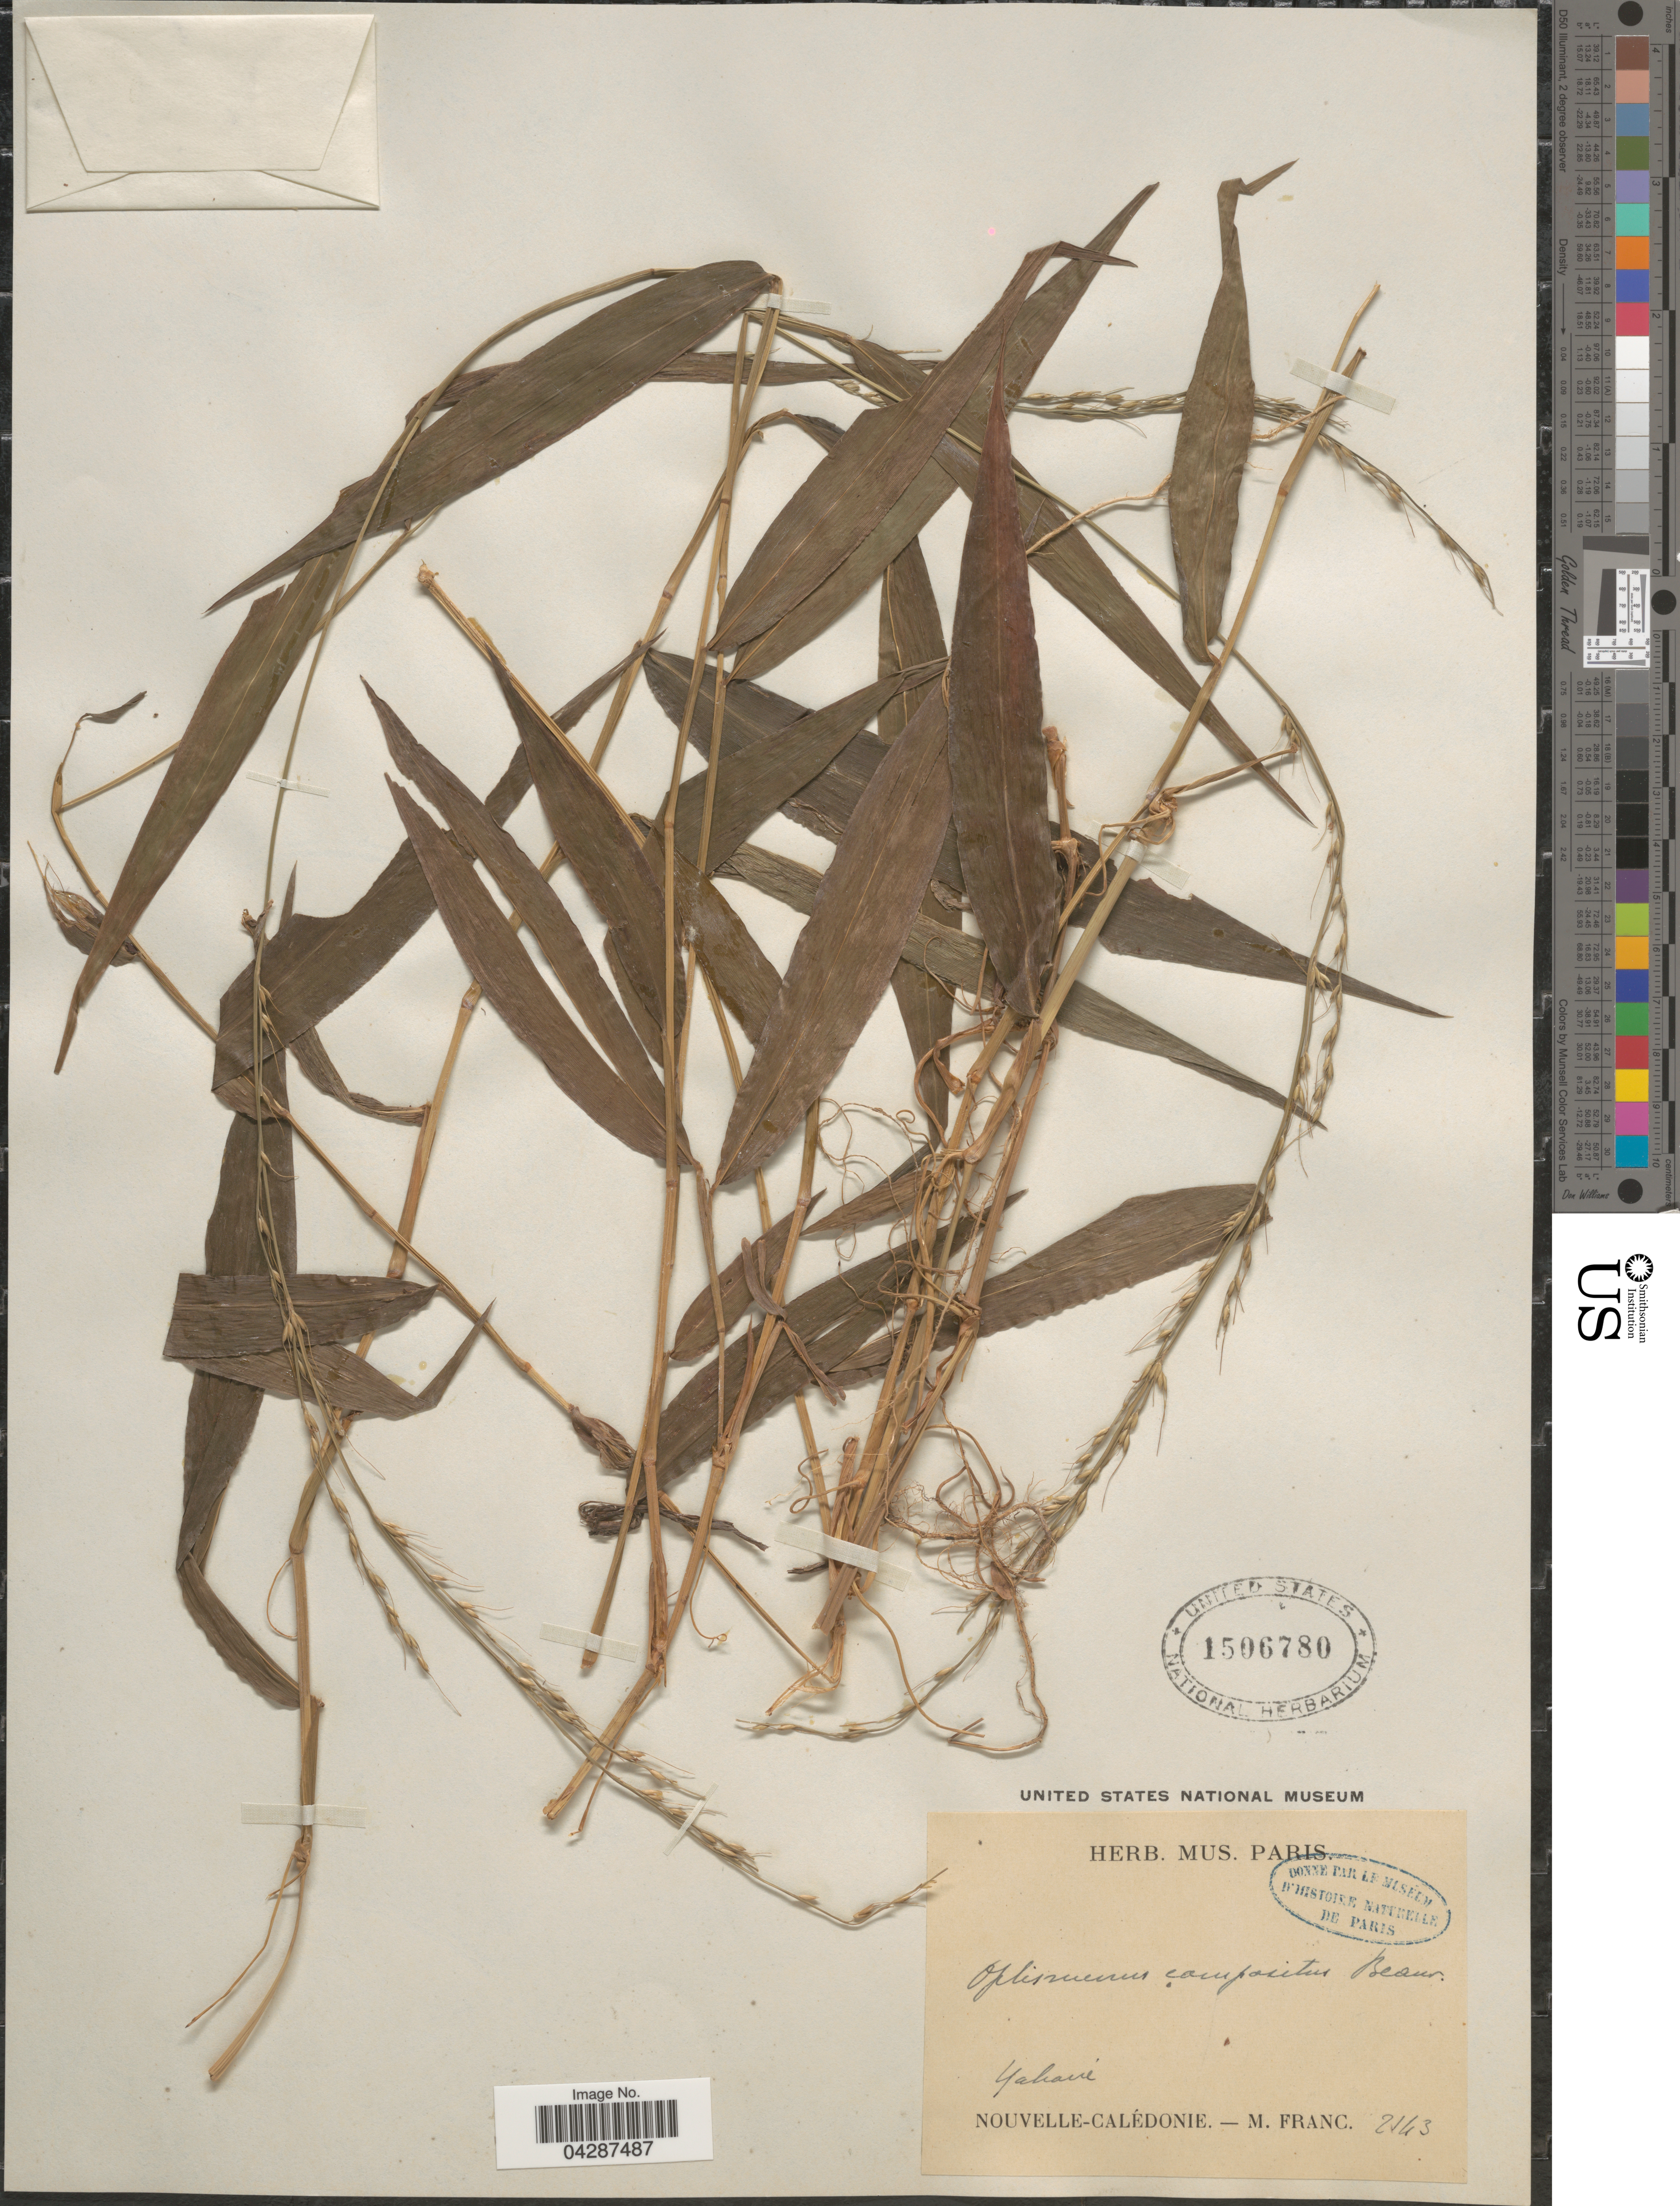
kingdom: Plantae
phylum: Tracheophyta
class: Liliopsida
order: Poales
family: Poaceae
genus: Oplismenus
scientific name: Oplismenus compositus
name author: (L.) P. Beauv.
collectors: M. Franc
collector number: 2143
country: New Caledonia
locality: Yakane [interpreted]. Nouvelle-Calédonie.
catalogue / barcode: US 1506780